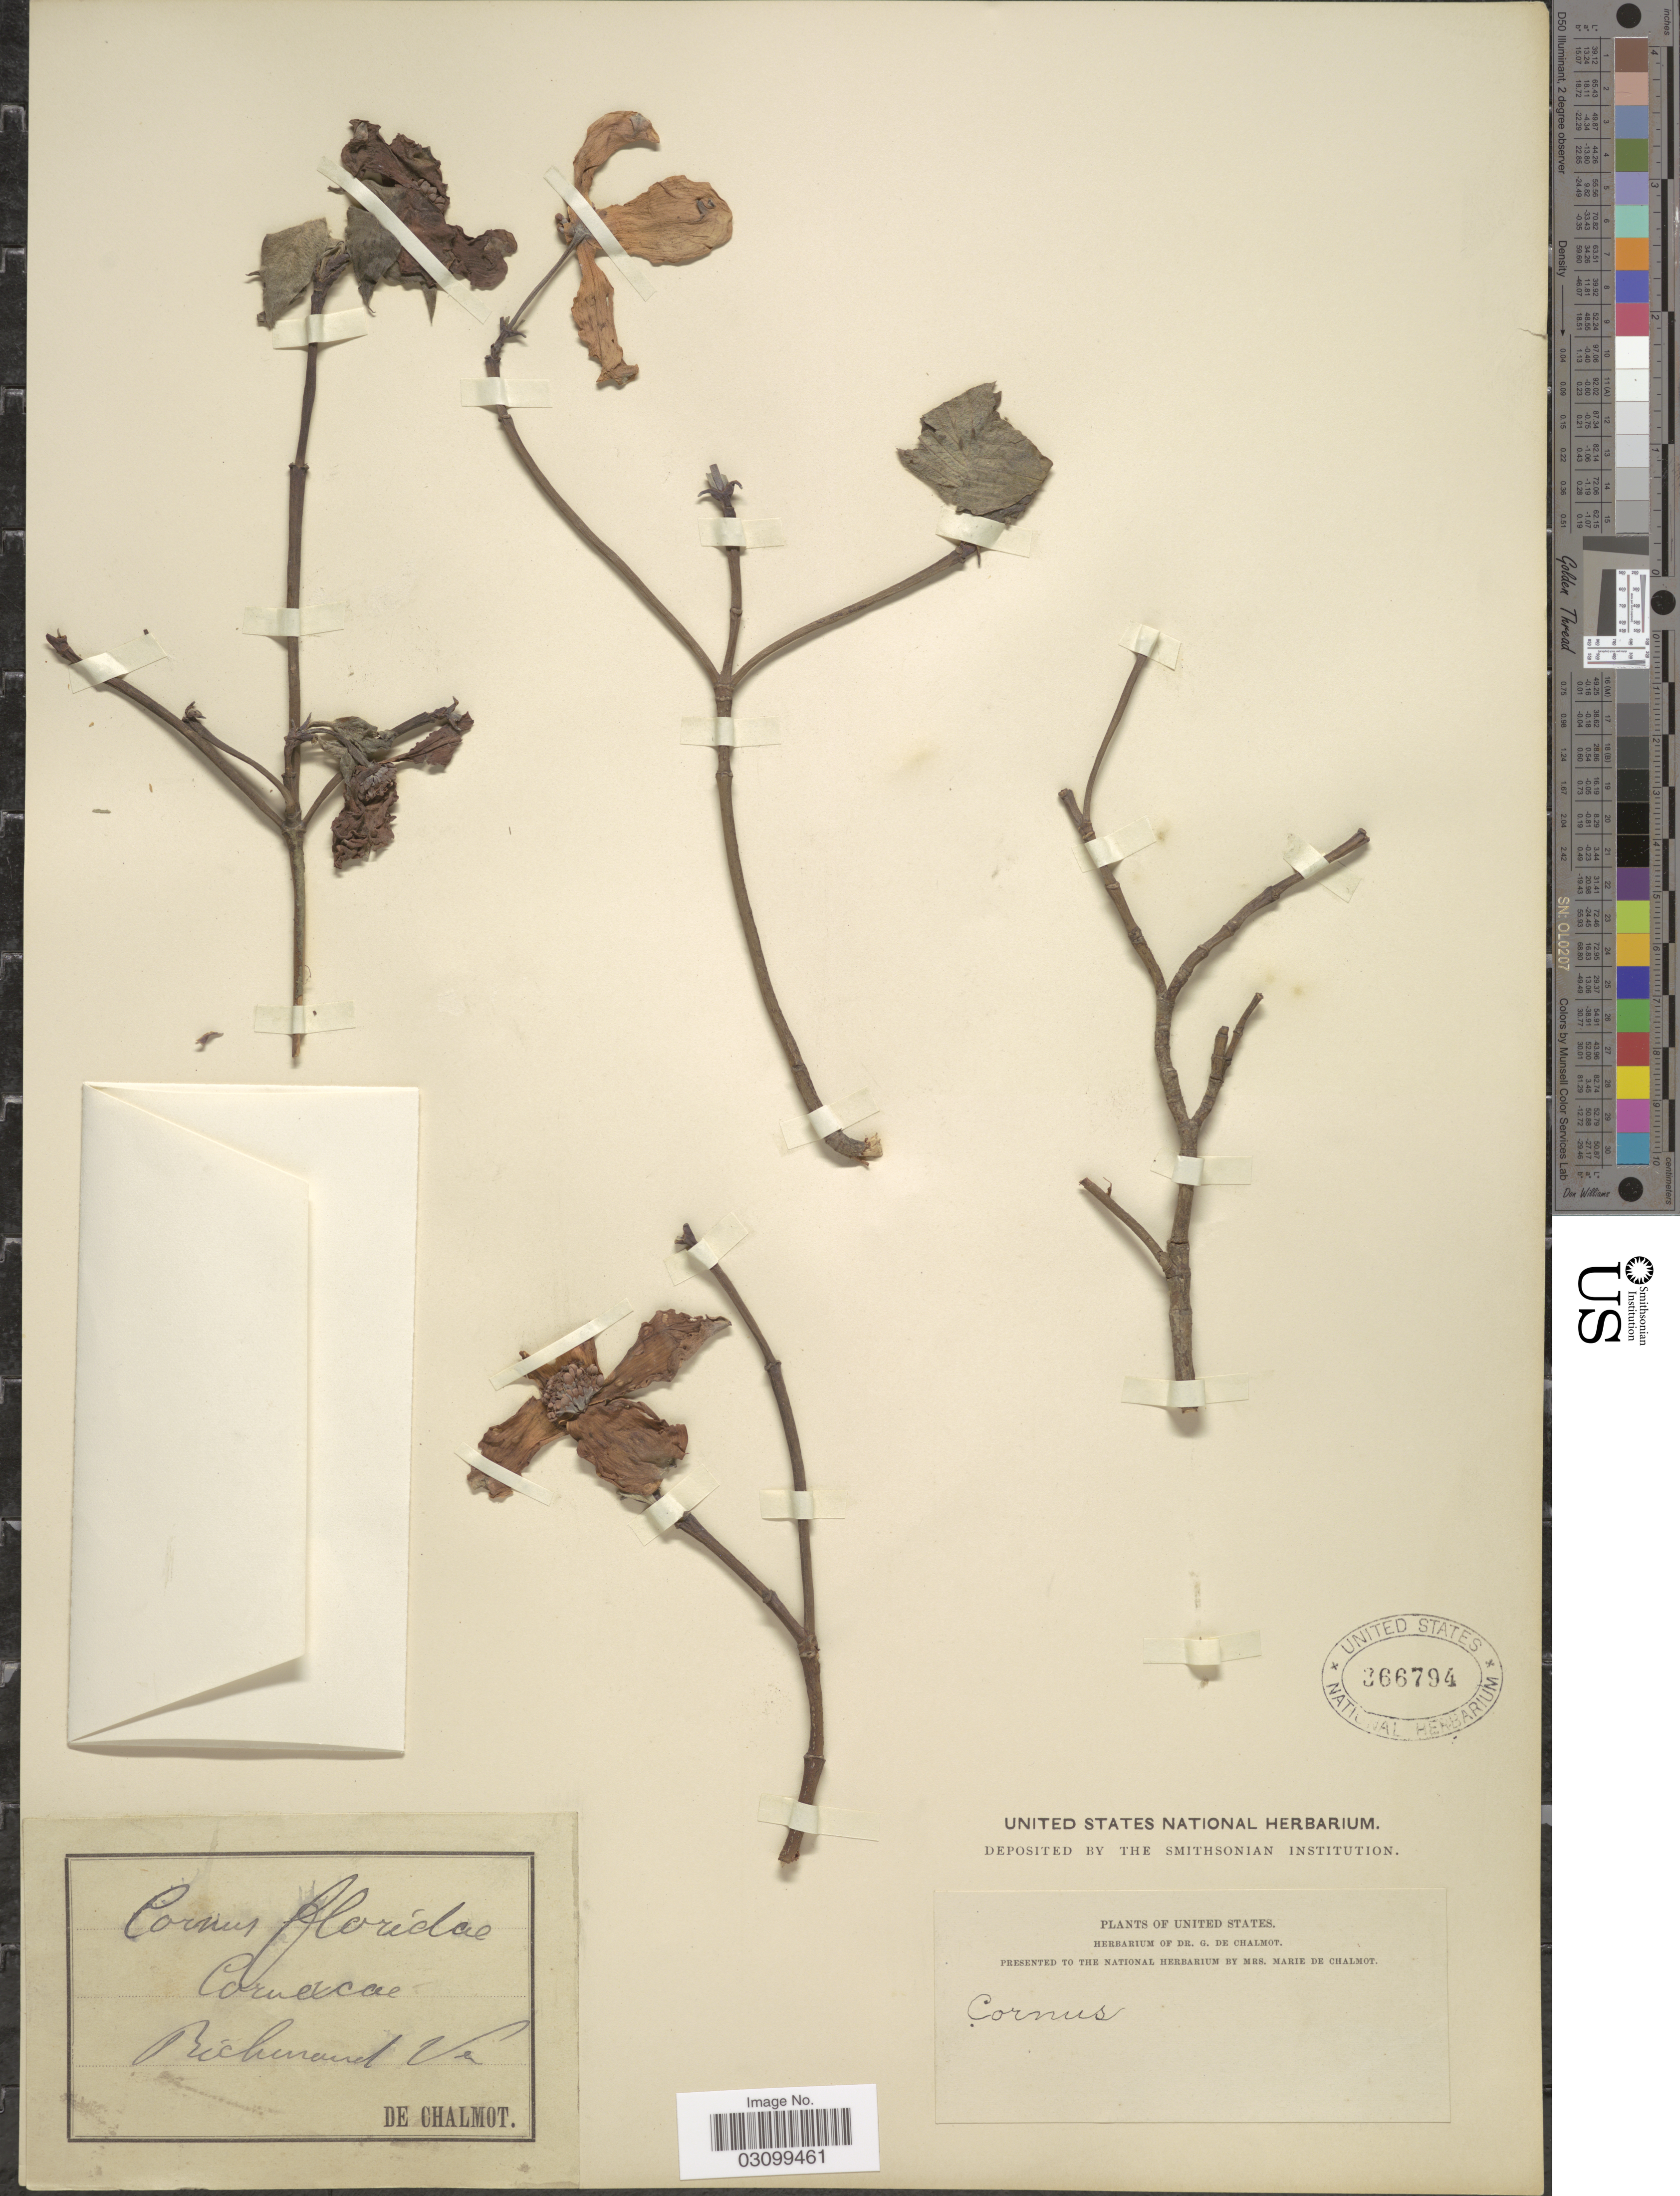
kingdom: Plantae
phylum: Tracheophyta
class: Magnoliopsida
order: Cornales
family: Cornaceae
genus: Cornus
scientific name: Cornus florida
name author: L.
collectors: G. de Chalmot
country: United States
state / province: Virginia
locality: Richmond.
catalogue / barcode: US 366794